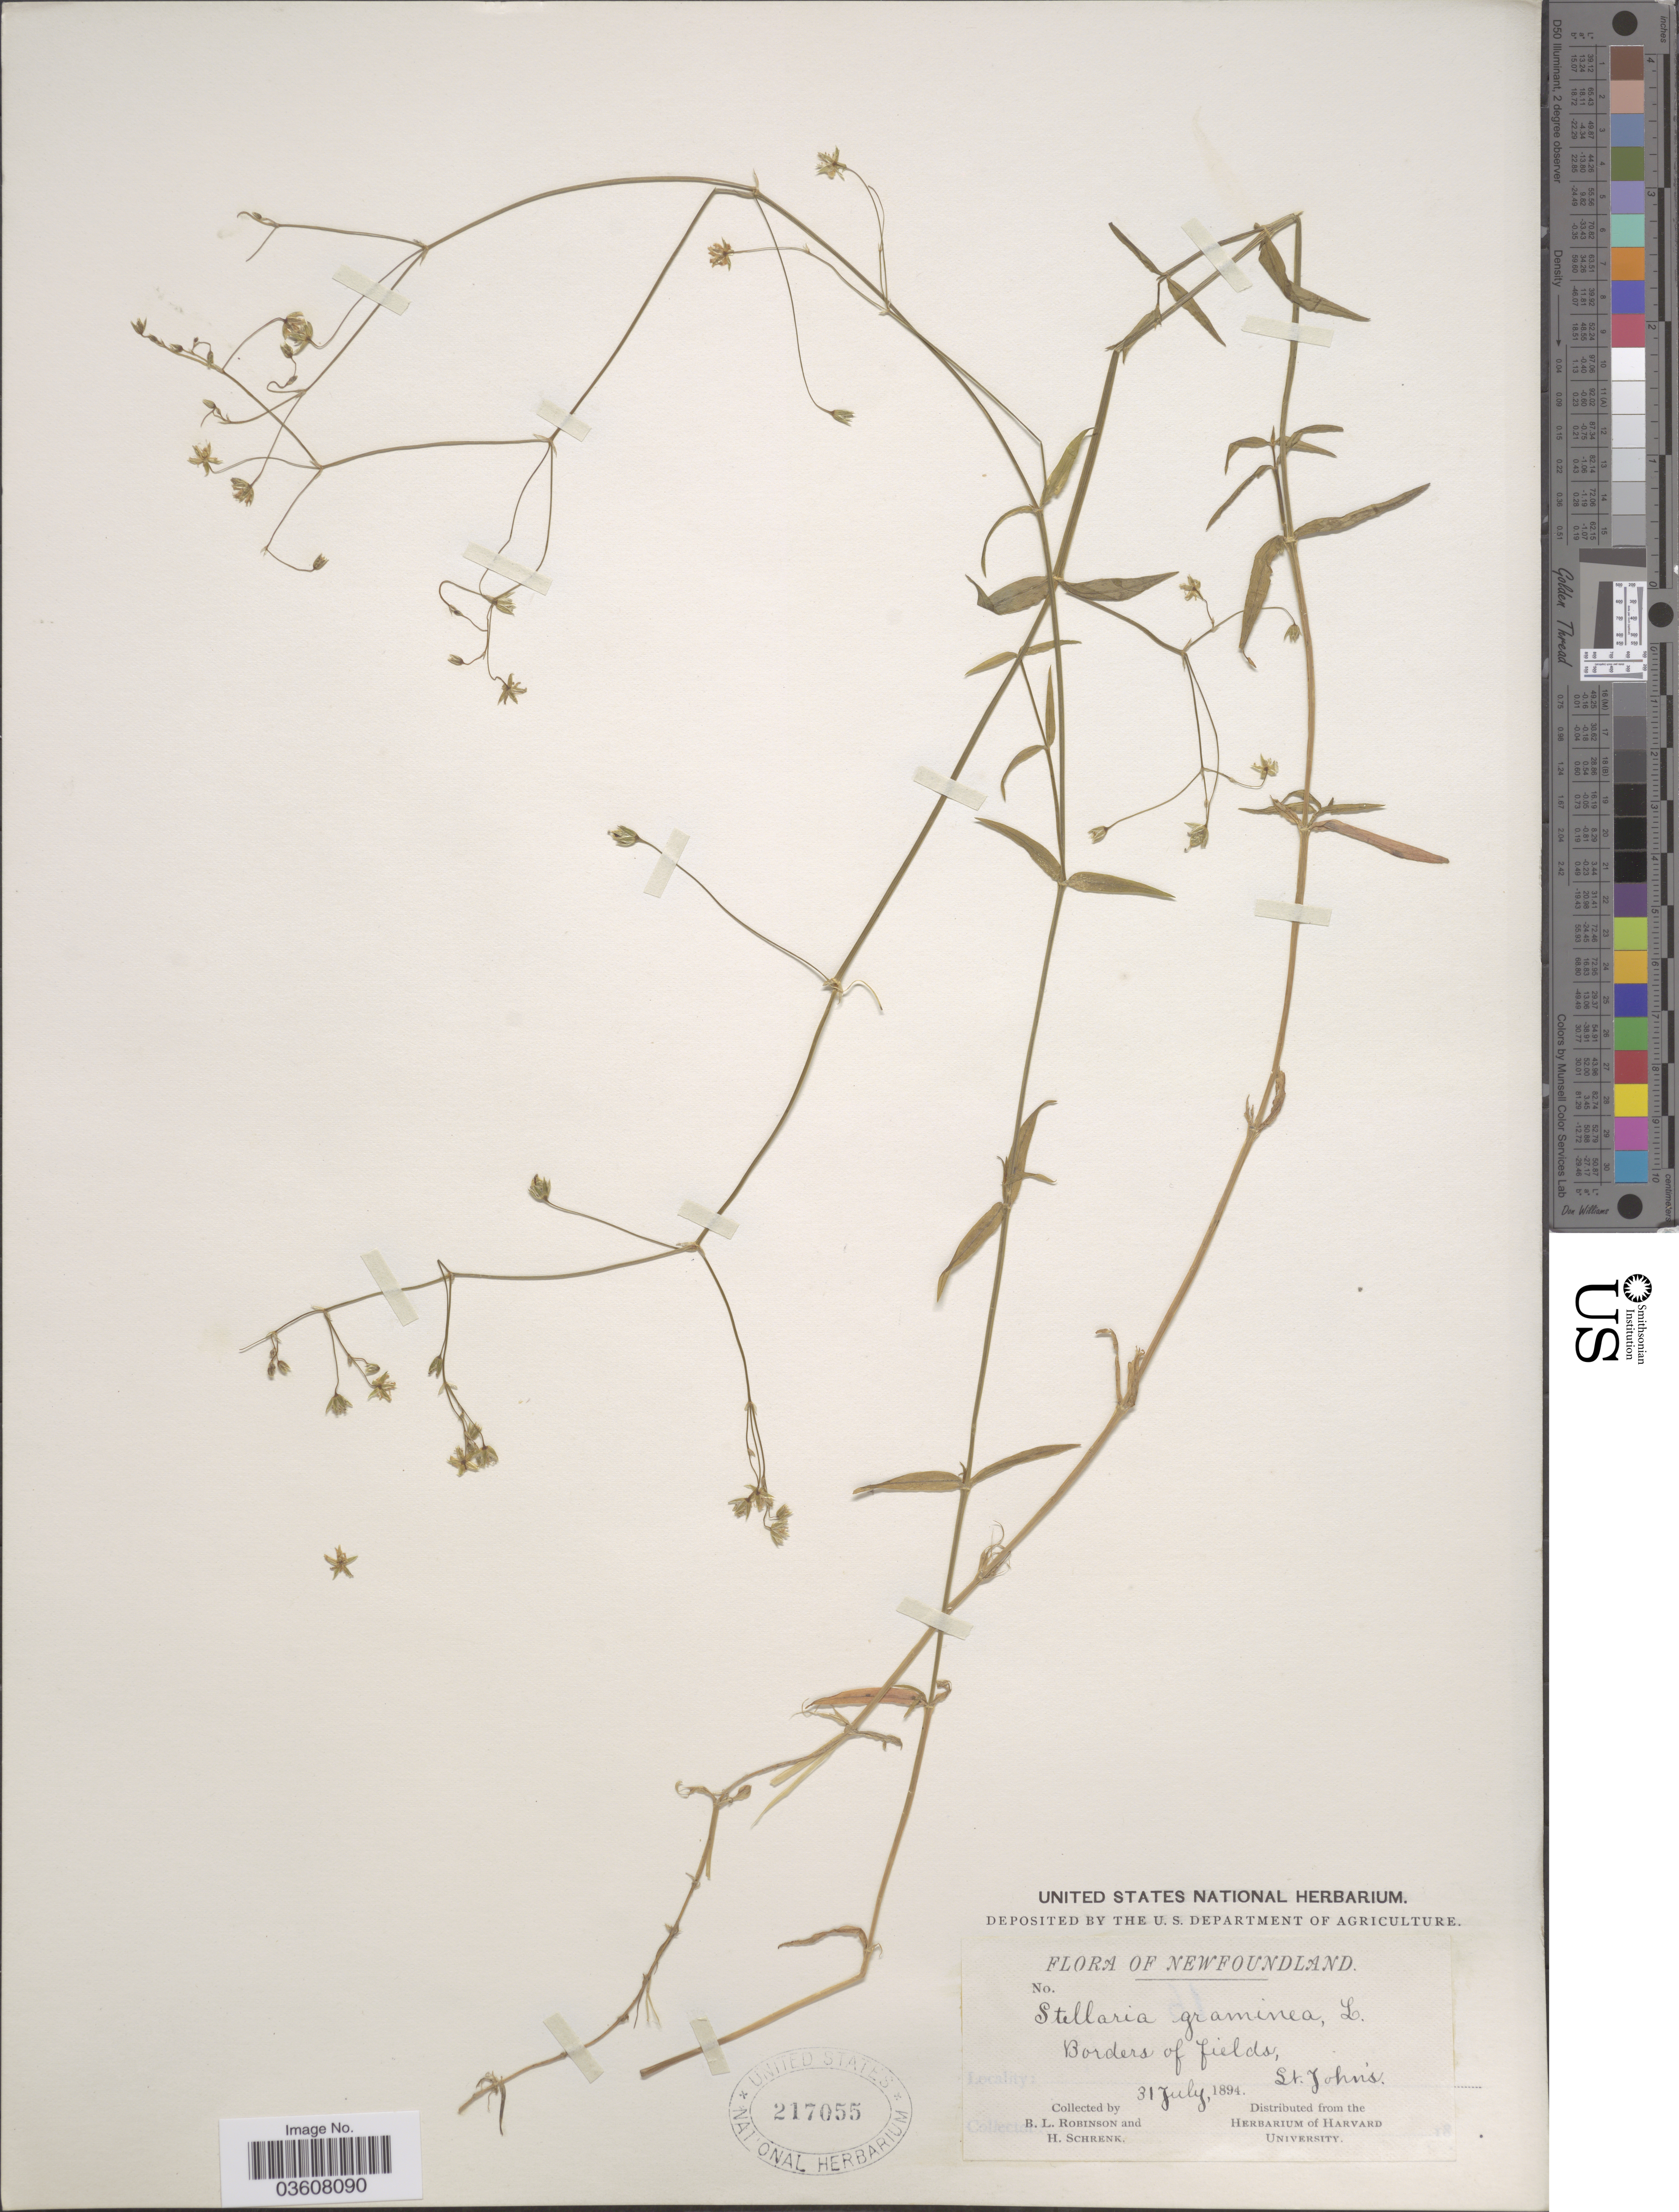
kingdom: Plantae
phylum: Tracheophyta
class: Magnoliopsida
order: Caryophyllales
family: Caryophyllaceae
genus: Stellaria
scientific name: Stellaria graminea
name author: L.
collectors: B. L. Robinson & H. Schrenk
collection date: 1894-07-31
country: Canada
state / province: Newfoundland and Labrador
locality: Borders of fields, St. John's.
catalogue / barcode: US 217055